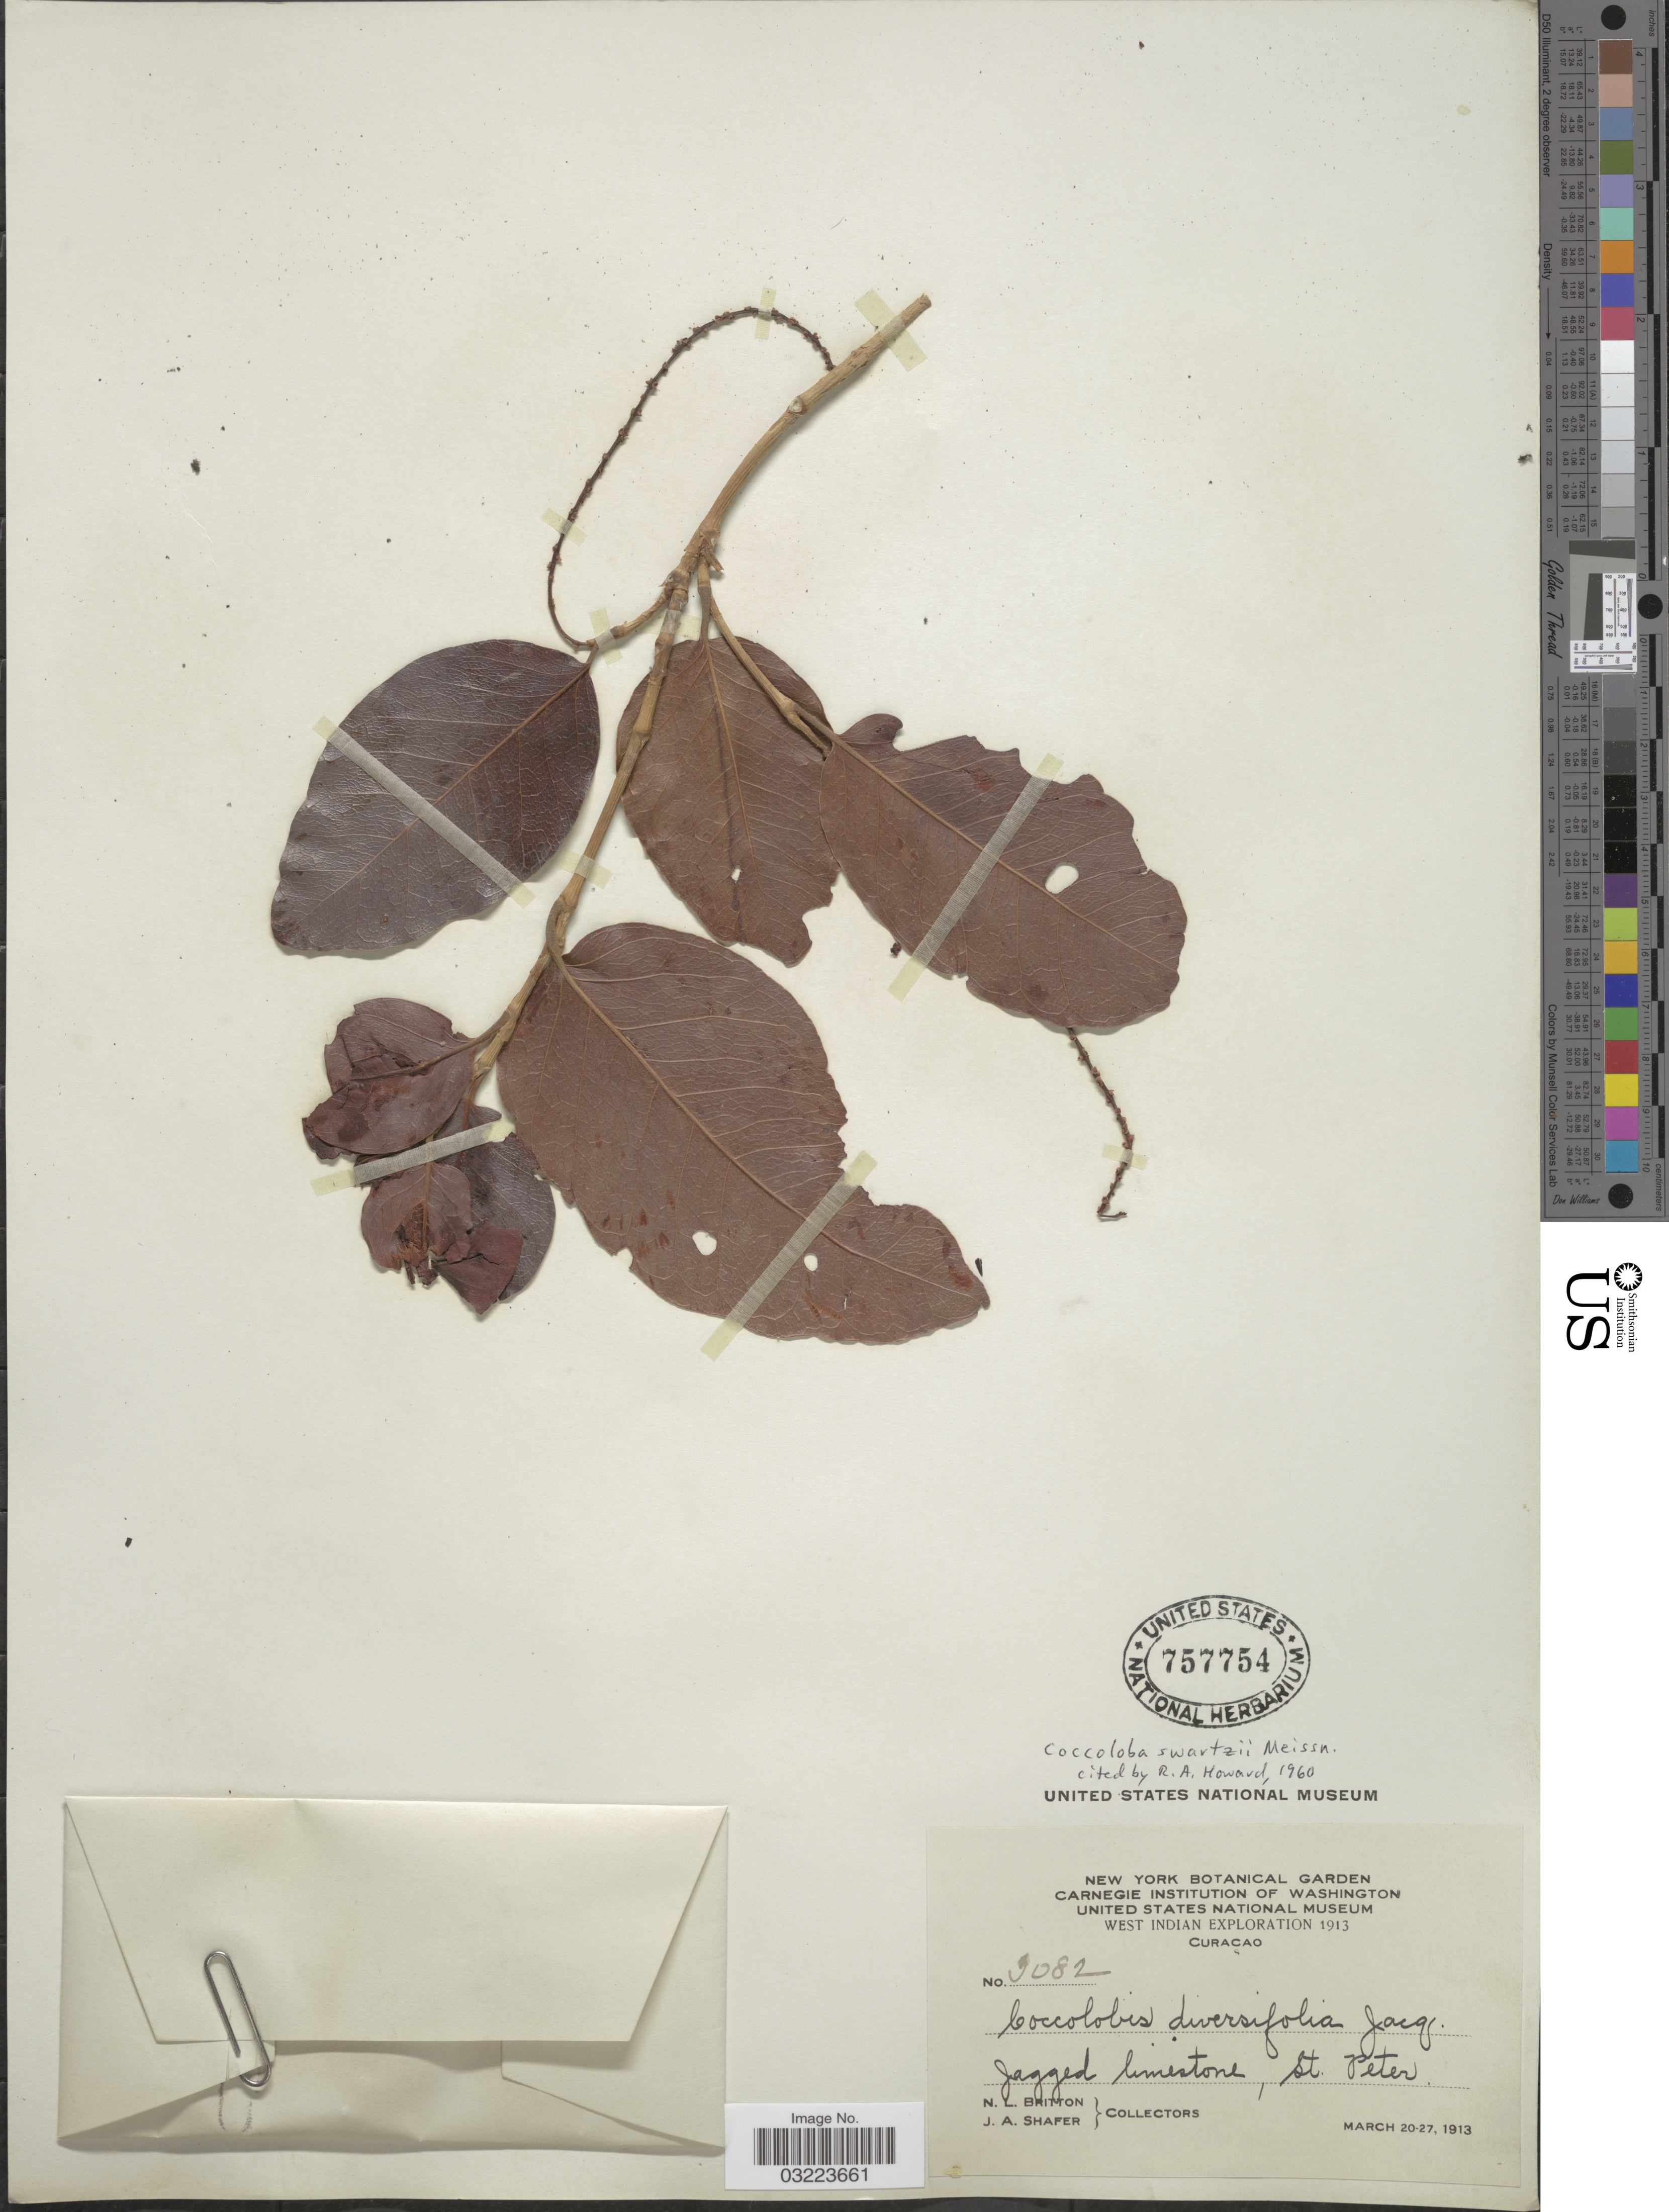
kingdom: Plantae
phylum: Tracheophyta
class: Magnoliopsida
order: Caryophyllales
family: Polygonaceae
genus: Coccoloba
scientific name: Coccoloba swartzii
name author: Meisn.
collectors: N. Britton & J. A. Shafer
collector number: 9082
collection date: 1913-03-20/1913-03-27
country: Curaçao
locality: West Indian. Curacao. St. Peter.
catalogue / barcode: US 757754